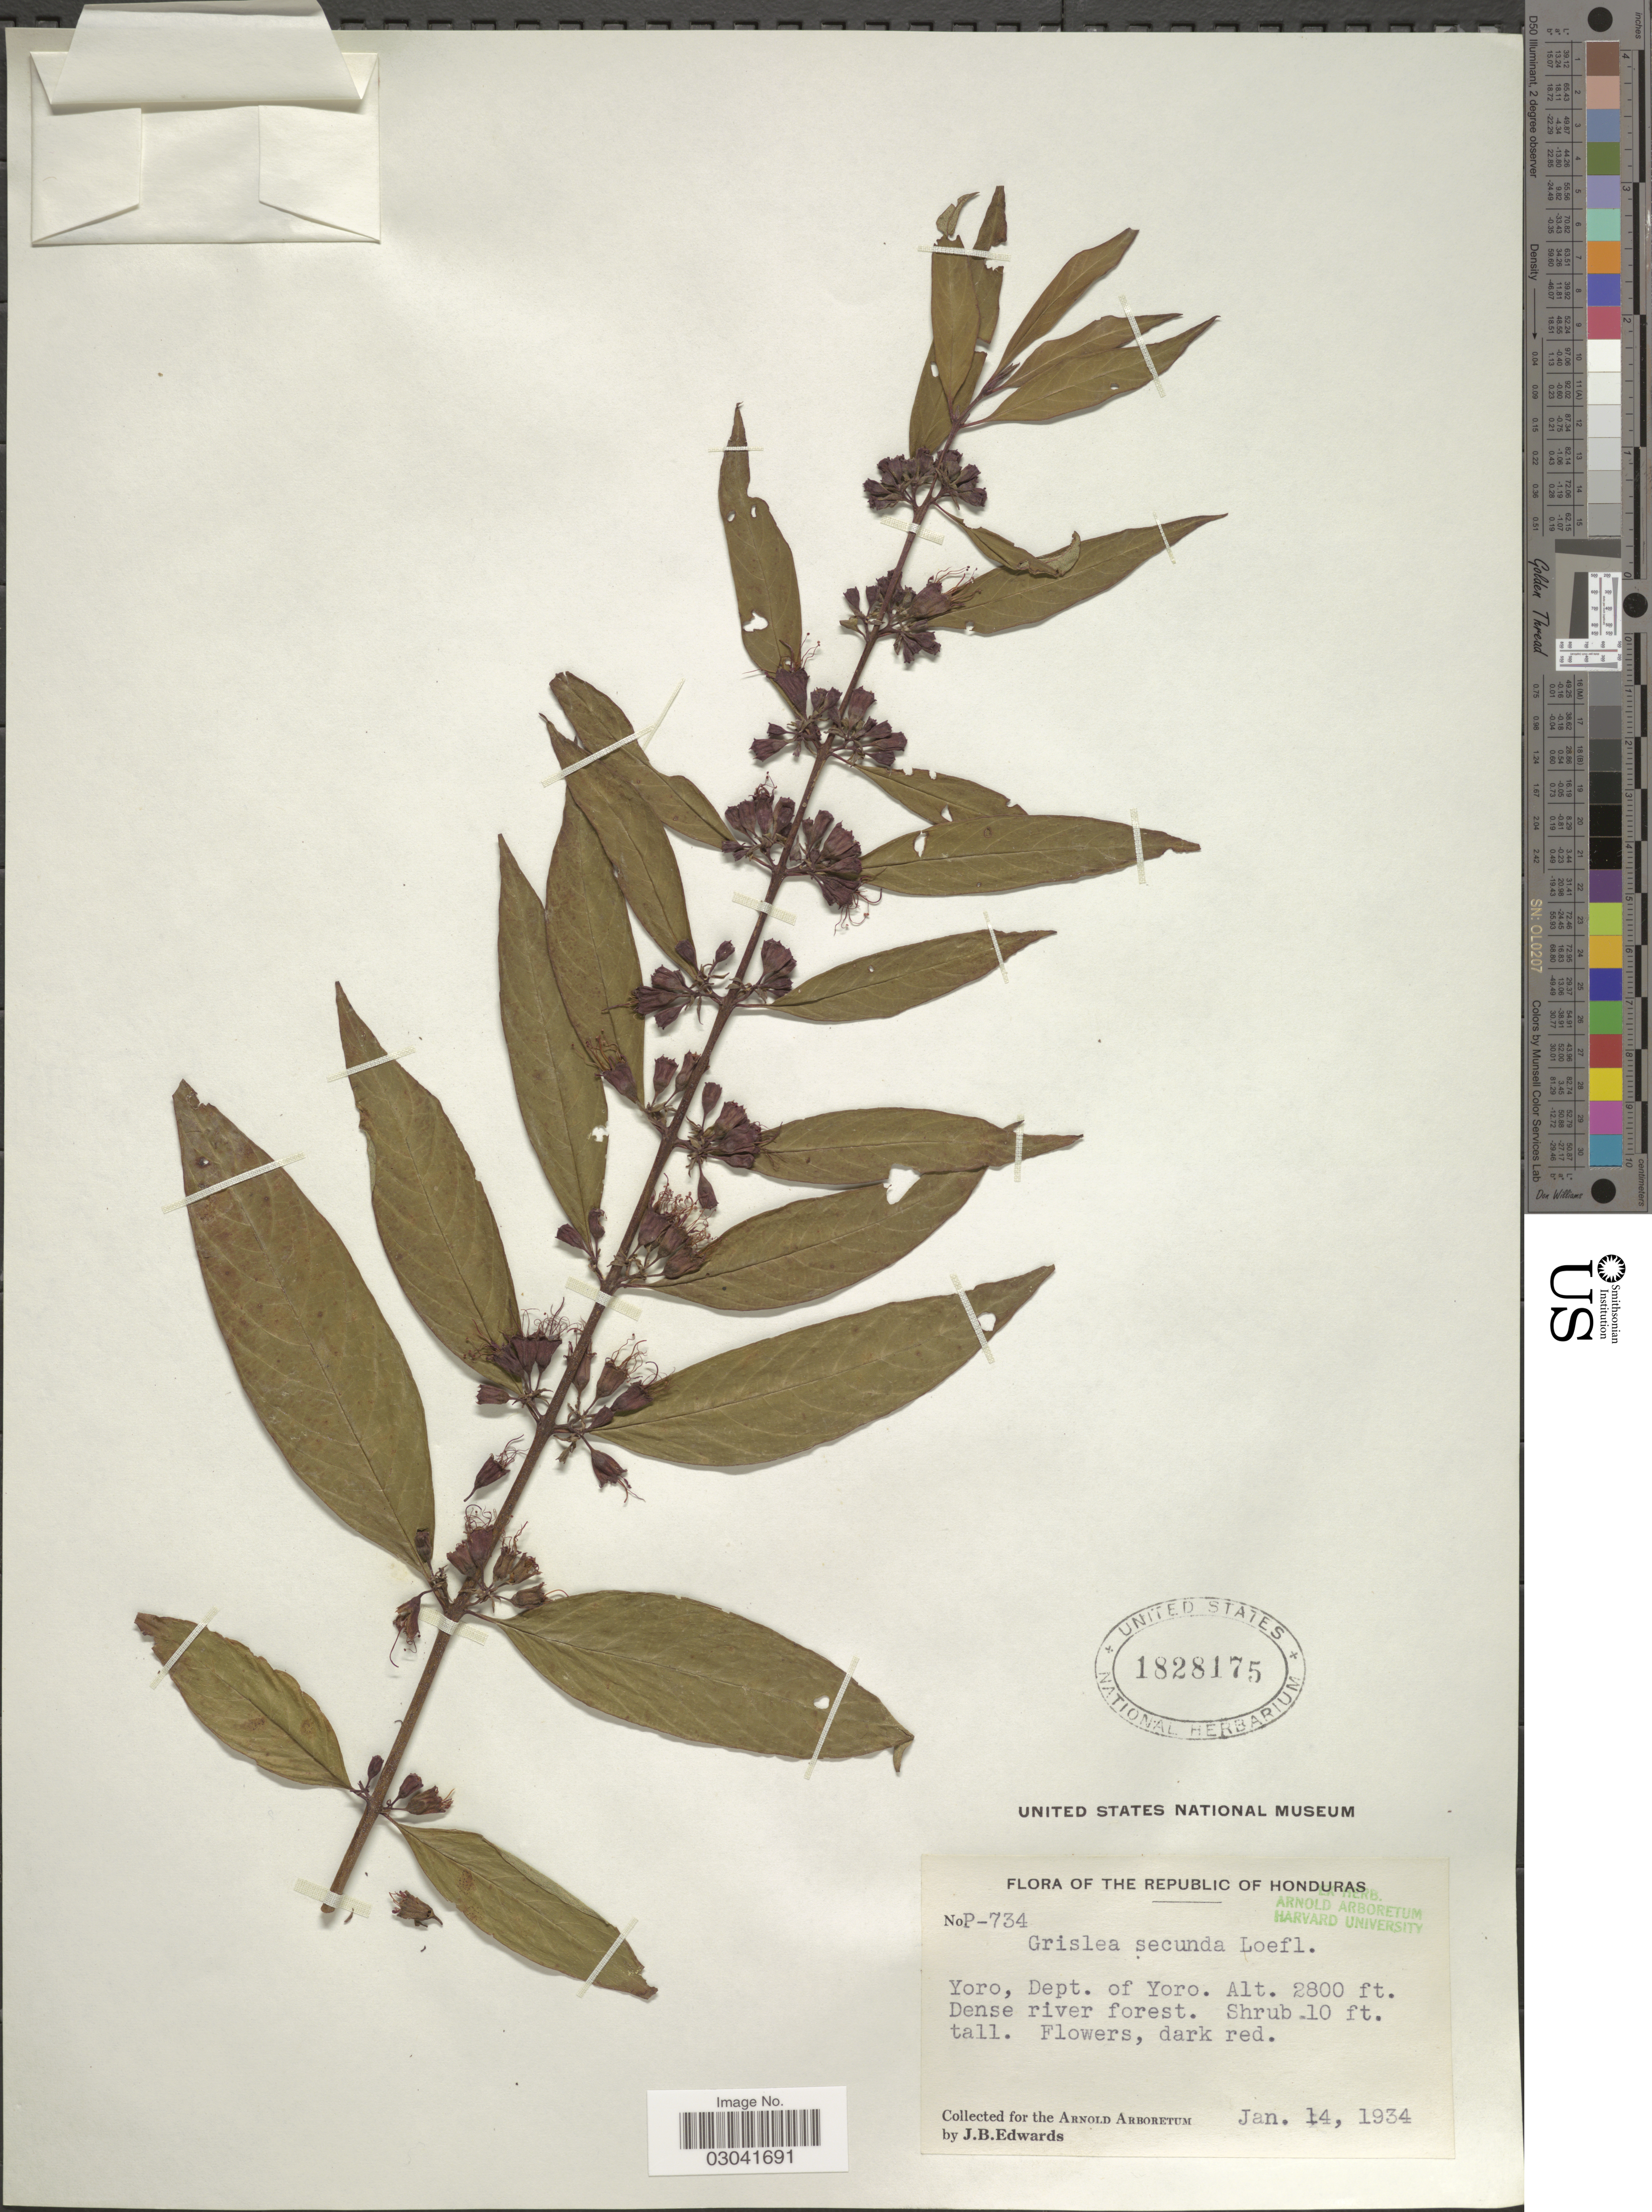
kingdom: Plantae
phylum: Tracheophyta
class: Magnoliopsida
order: Myrtales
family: Lythraceae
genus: Pehria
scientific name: Pehria compacta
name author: Sprague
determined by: Strong, Mark T., (BOT), Smithsonian Institution - National Museum of Natural History (UNITED STATES)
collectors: J. B. Edwards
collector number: P-734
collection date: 1934-01-14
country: Honduras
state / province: Yoro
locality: Yoro, Dept. of Yoro.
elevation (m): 853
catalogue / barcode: US 1828175